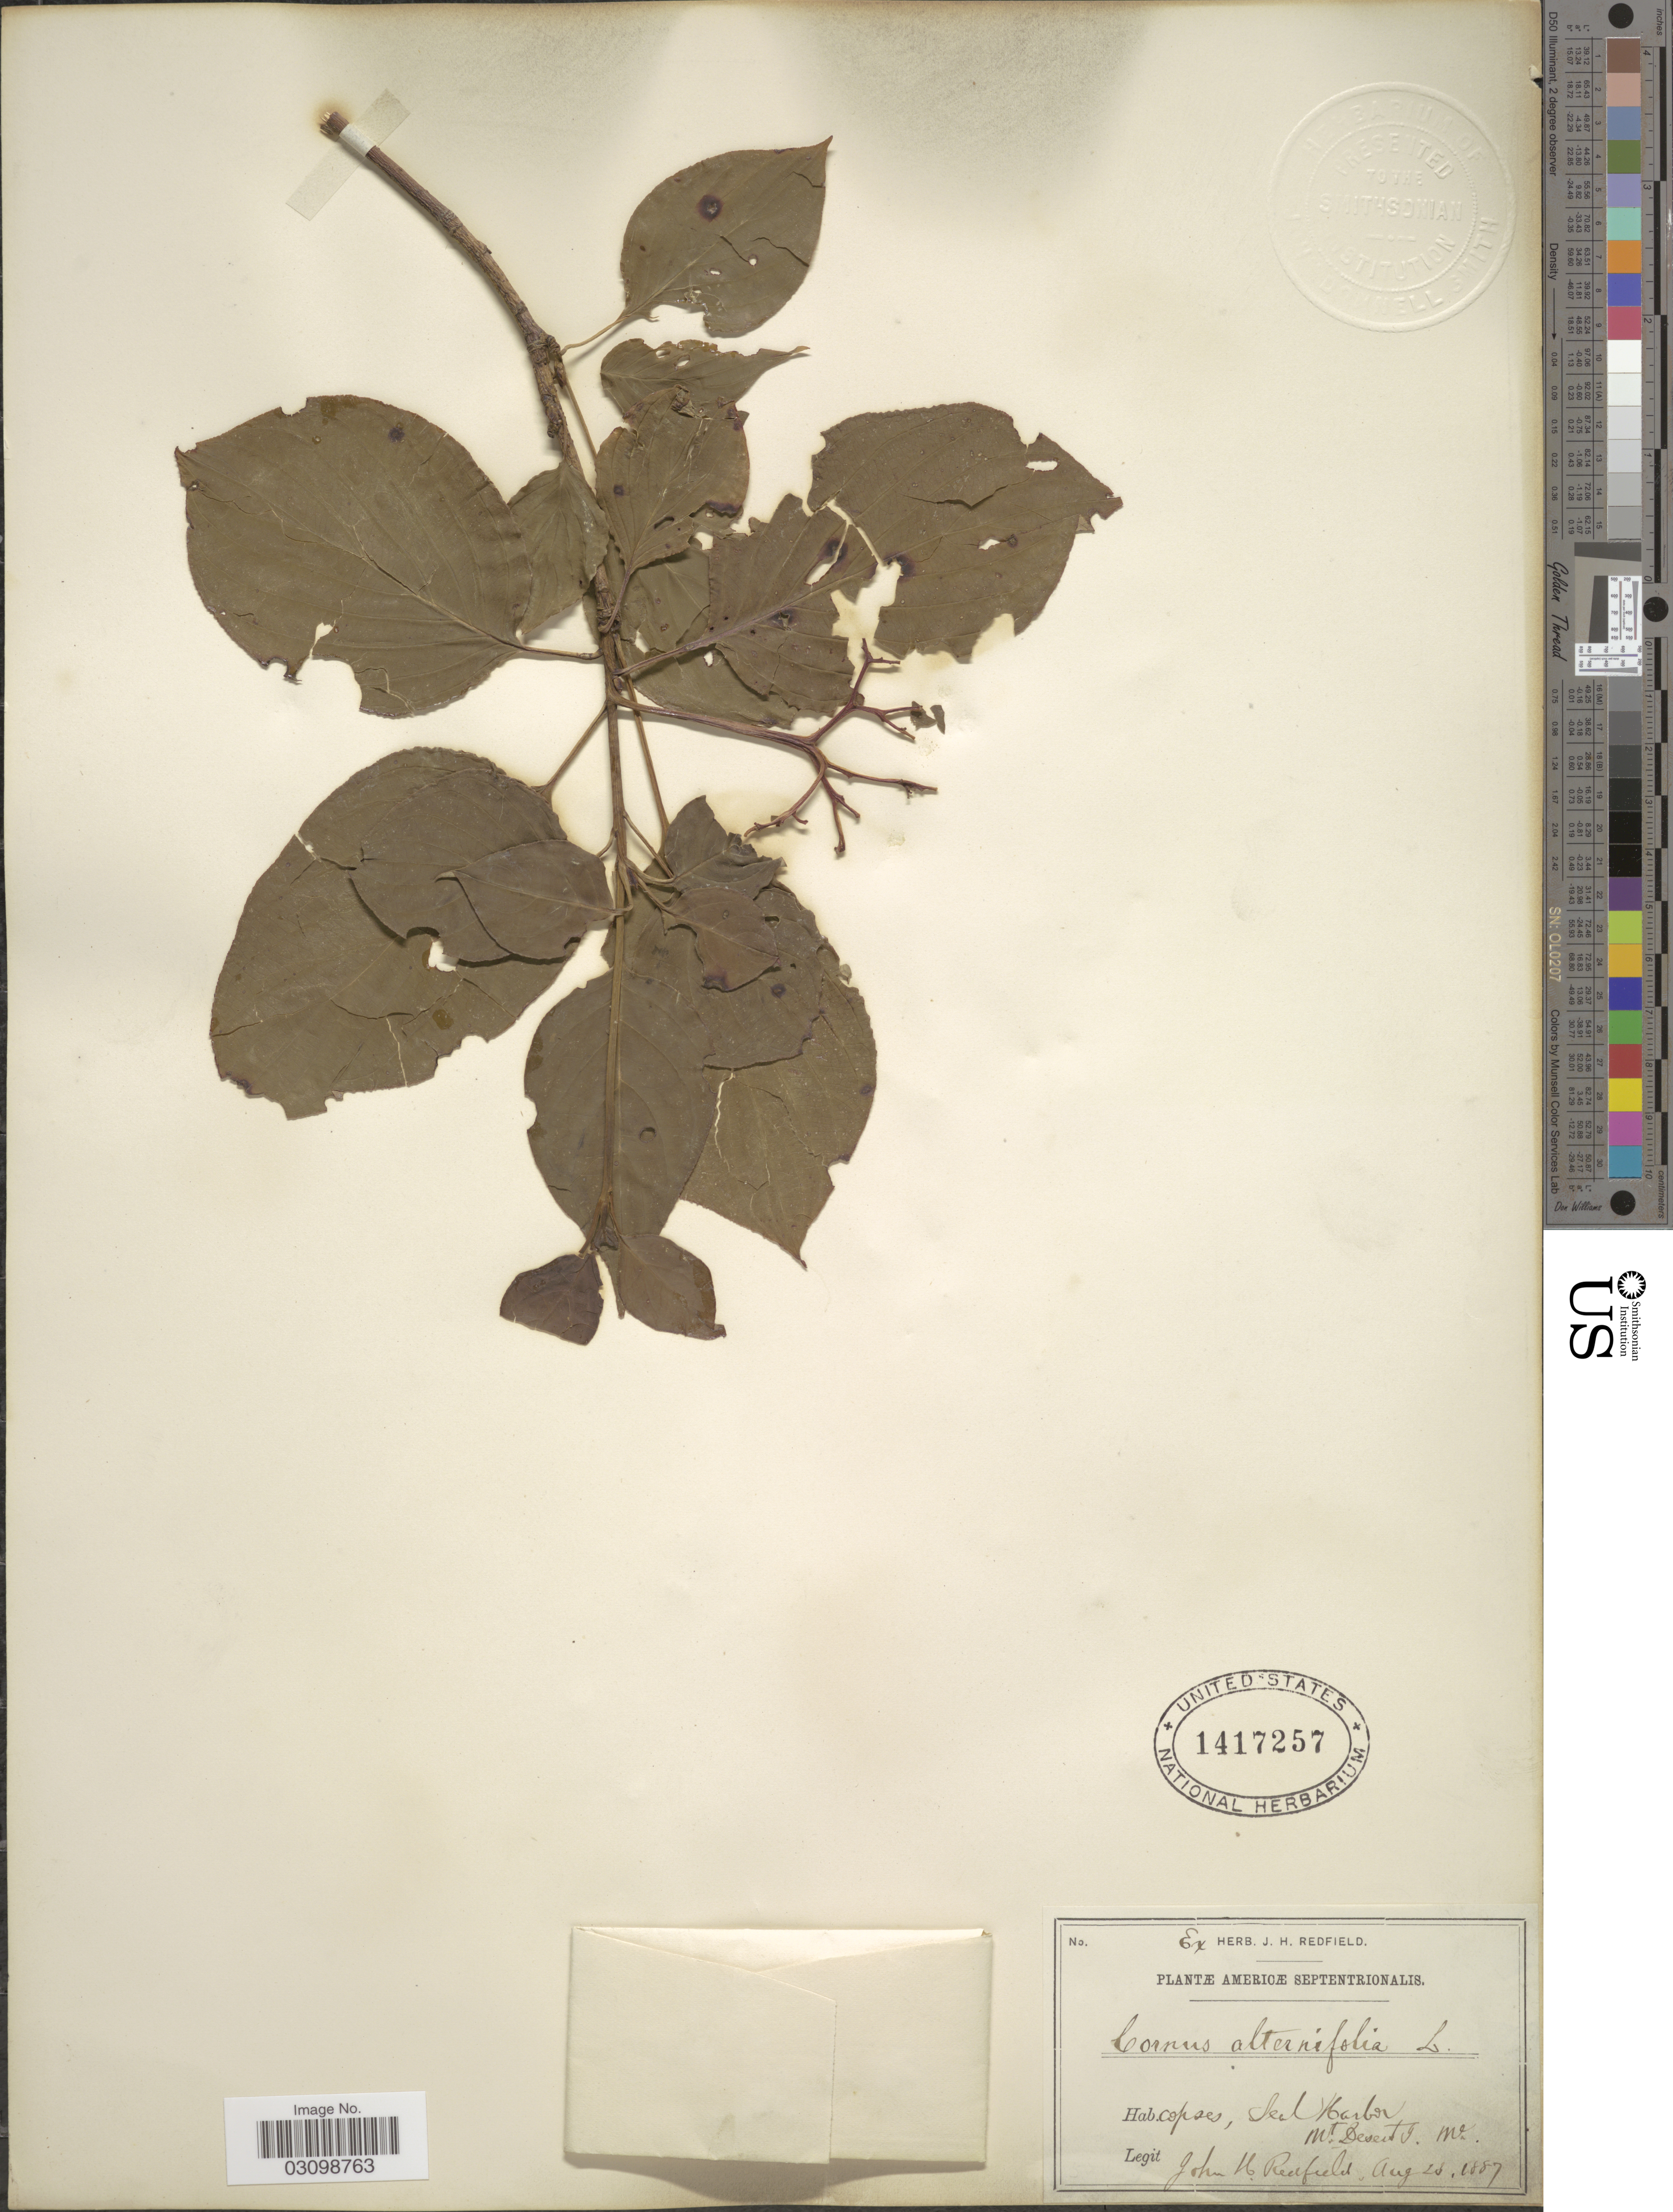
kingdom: Plantae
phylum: Tracheophyta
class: Magnoliopsida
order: Cornales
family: Cornaceae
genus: Cornus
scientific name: Cornus alternifolia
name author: L.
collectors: J. Redfield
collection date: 1887-08-23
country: United States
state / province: Maine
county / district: Hancock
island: Mt. Desert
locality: Copses, Seal Harbor. Mt. Desert I.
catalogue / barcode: US 1417257